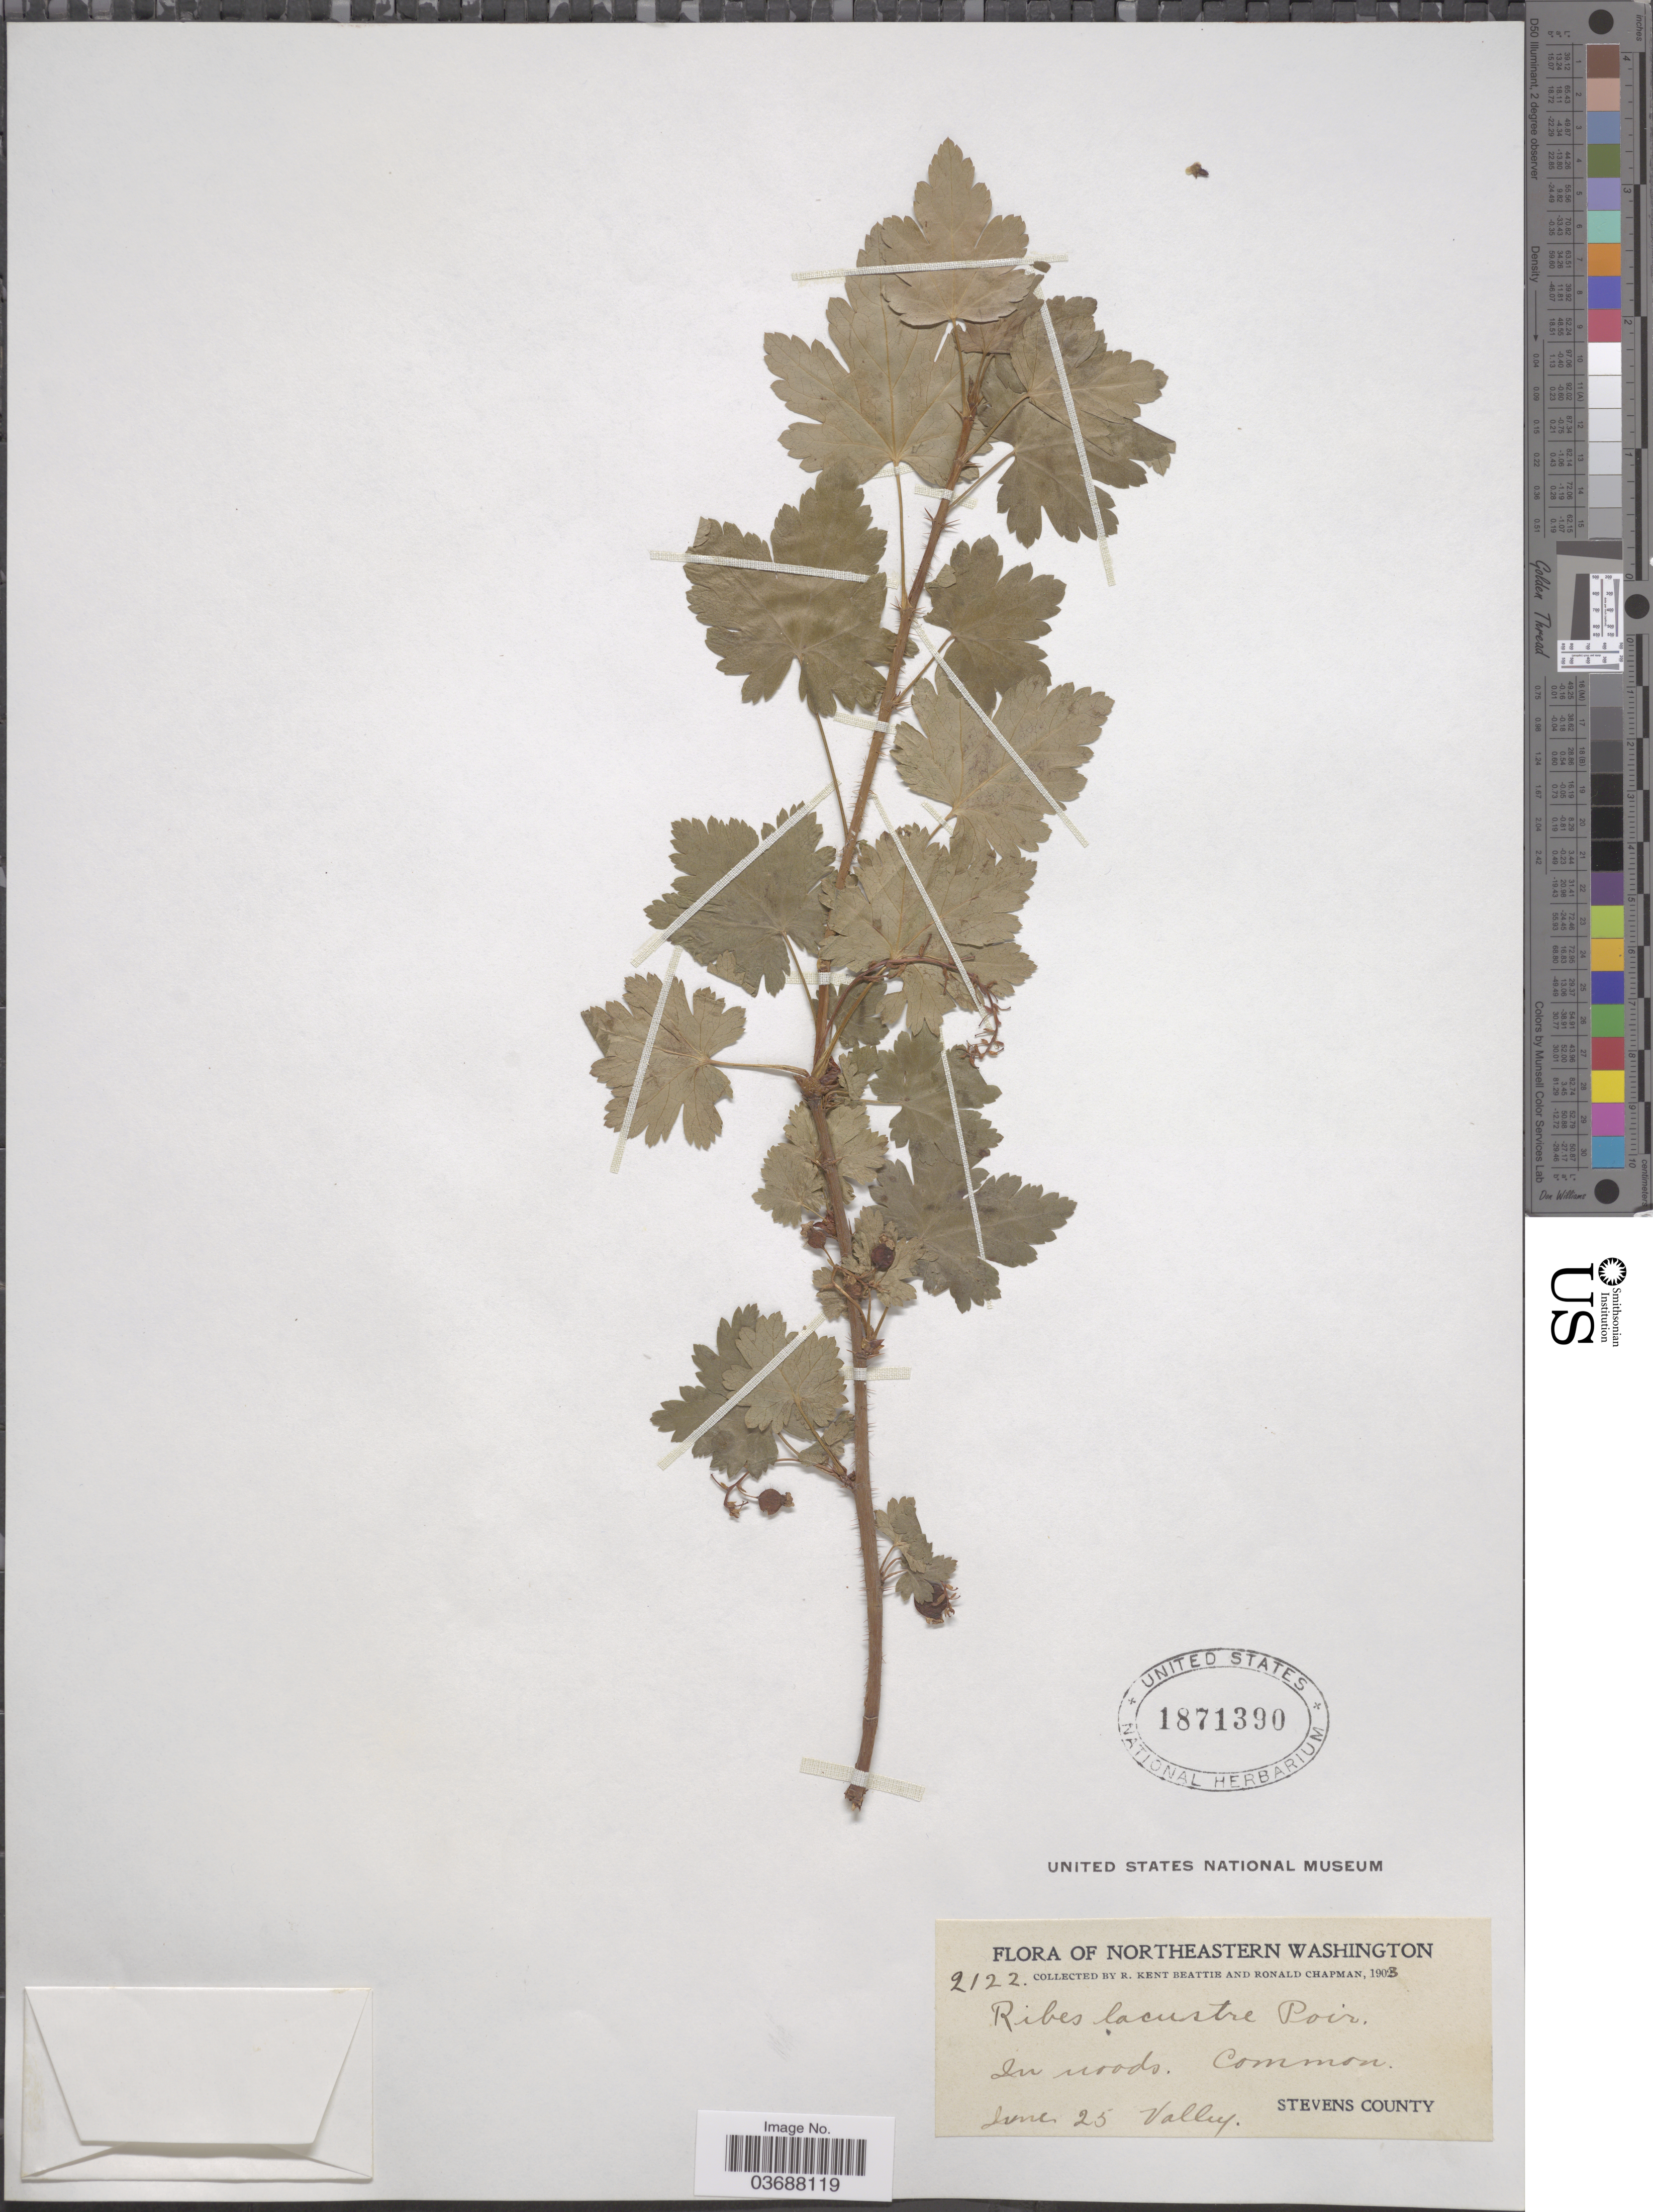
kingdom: Plantae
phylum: Tracheophyta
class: Magnoliopsida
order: Saxifragales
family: Grossulariaceae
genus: Ribes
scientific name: Ribes lacustre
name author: (Pers.) Poir.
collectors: R. K. Beattie & R. Chapman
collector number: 2122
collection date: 1903-06-25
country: United States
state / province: Washington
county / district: Stevens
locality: Northeastern Washington. Stevens County.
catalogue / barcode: US 1871390